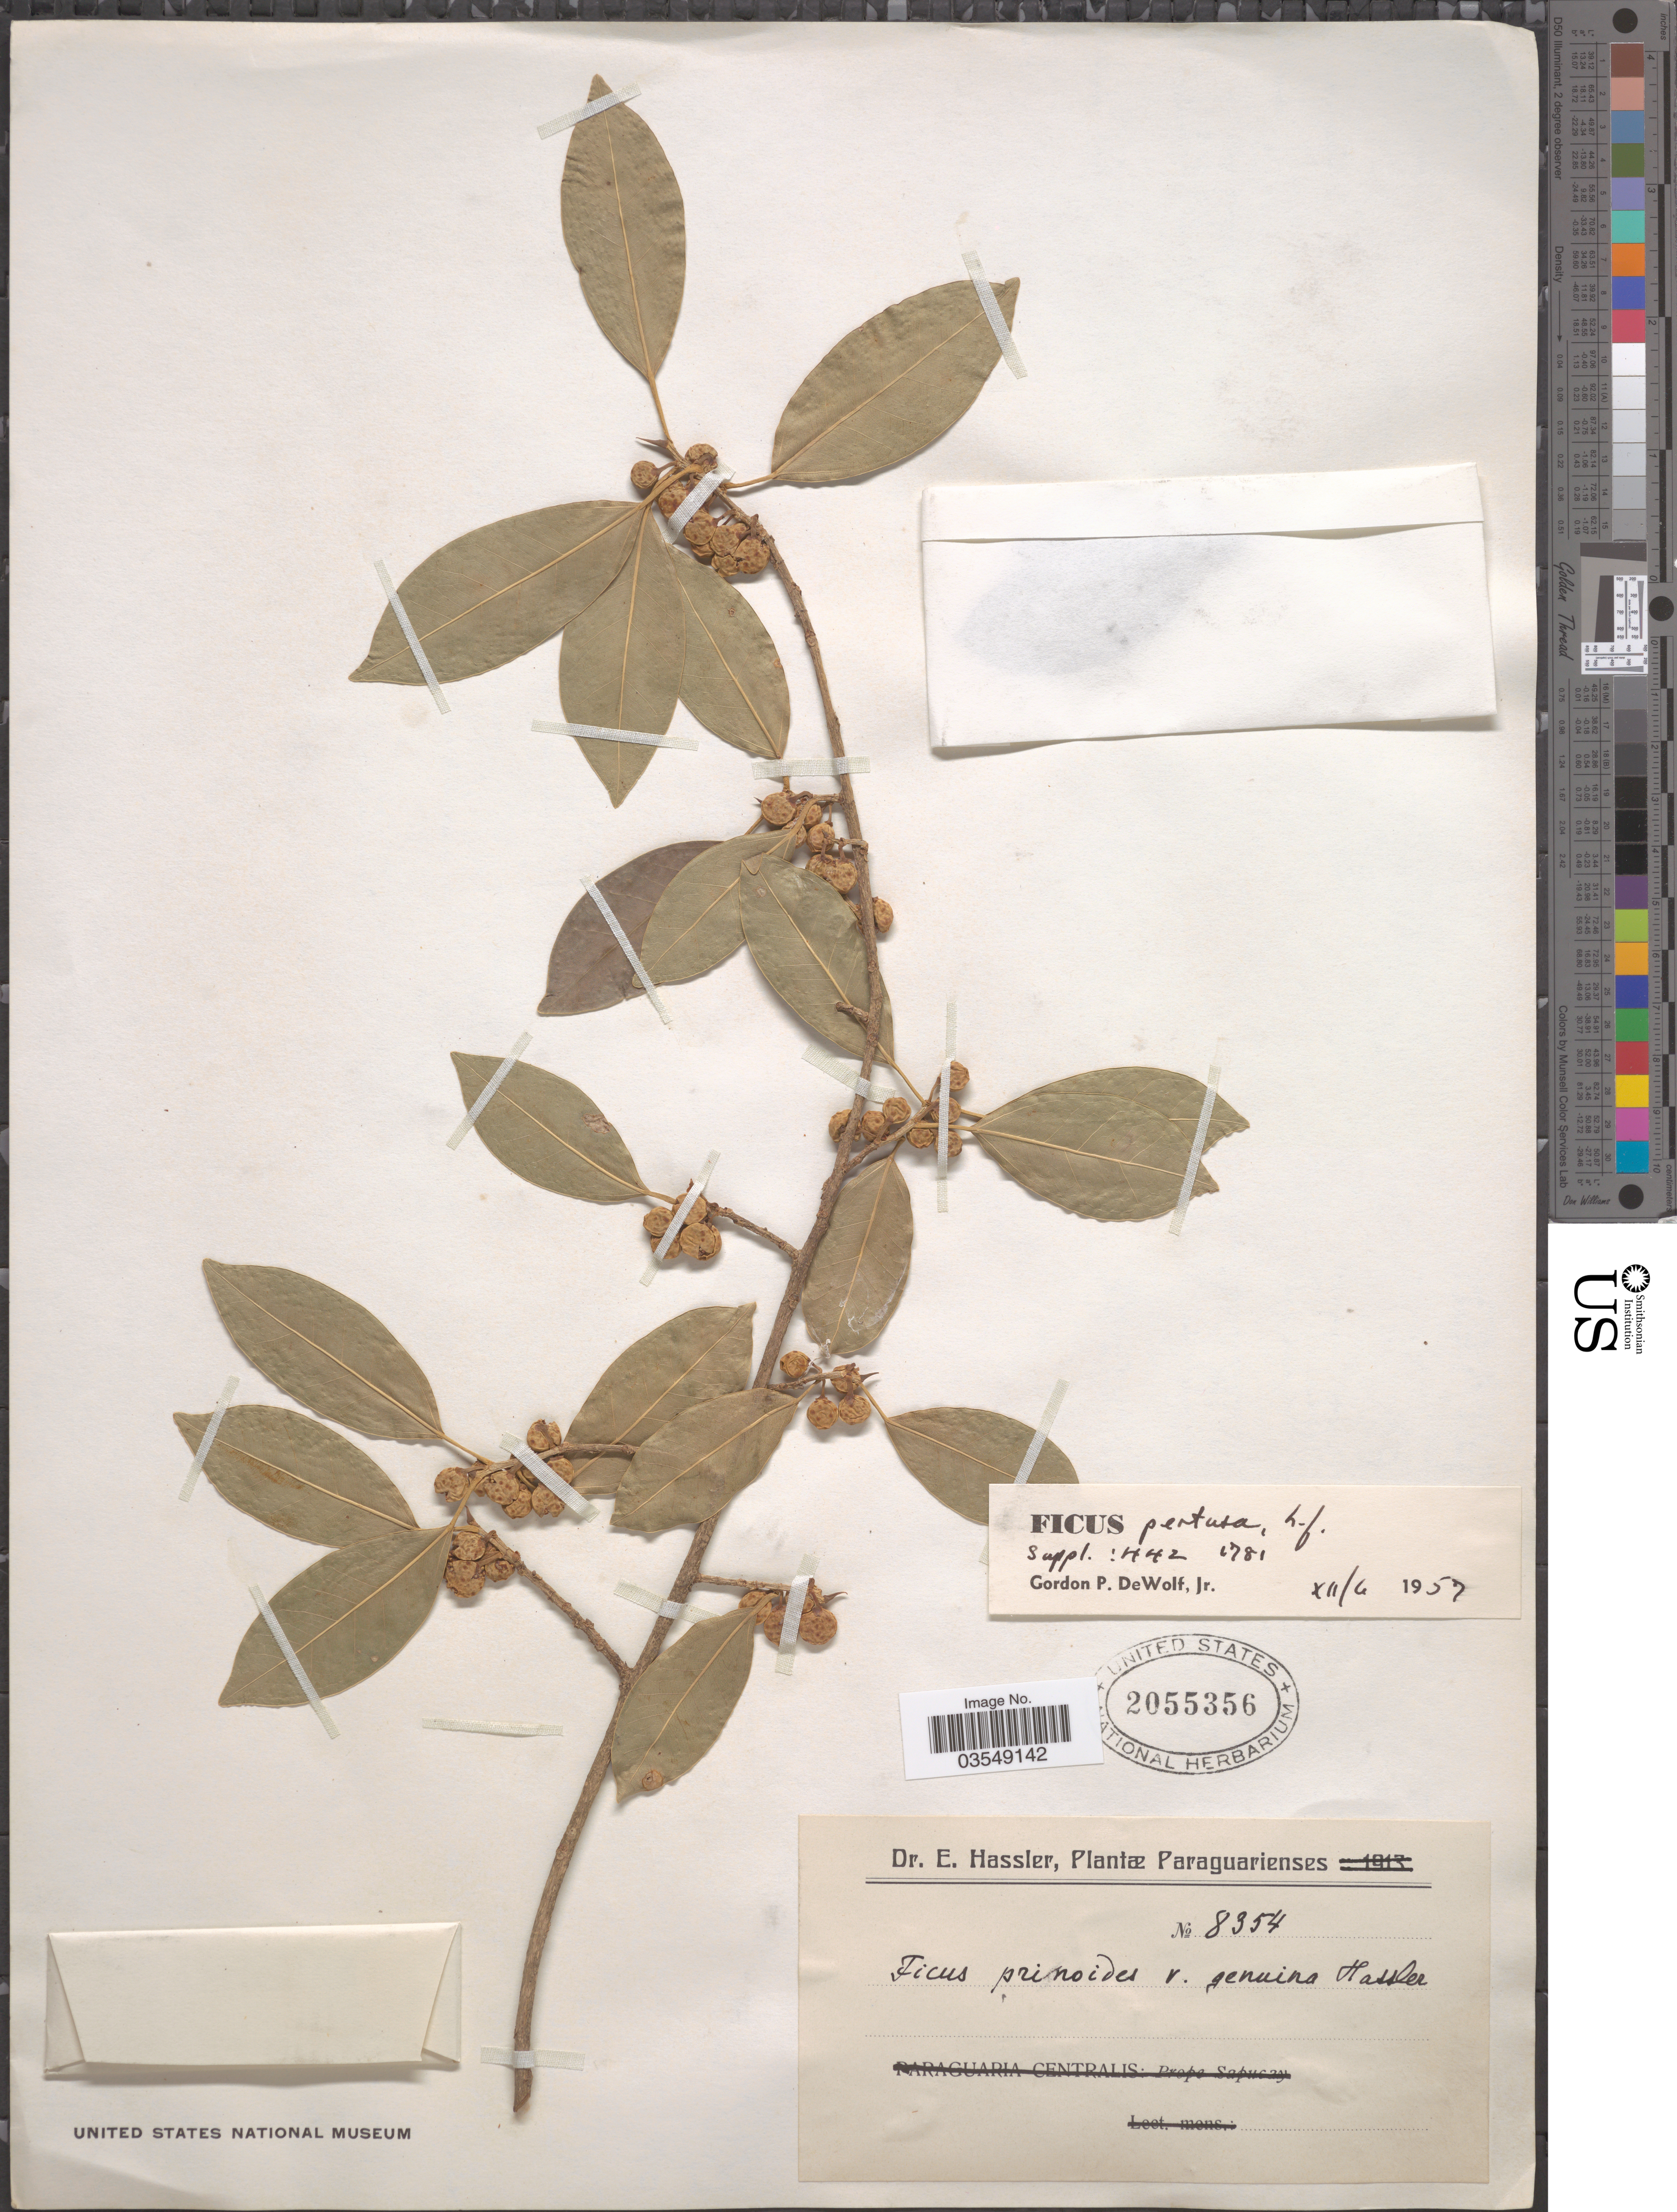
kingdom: Plantae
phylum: Tracheophyta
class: Magnoliopsida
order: Rosales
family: Moraceae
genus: Ficus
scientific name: Ficus pertusa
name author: L. f.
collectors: E. Hassler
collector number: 8354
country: Paraguay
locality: Paraguarienses.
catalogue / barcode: US 2055356